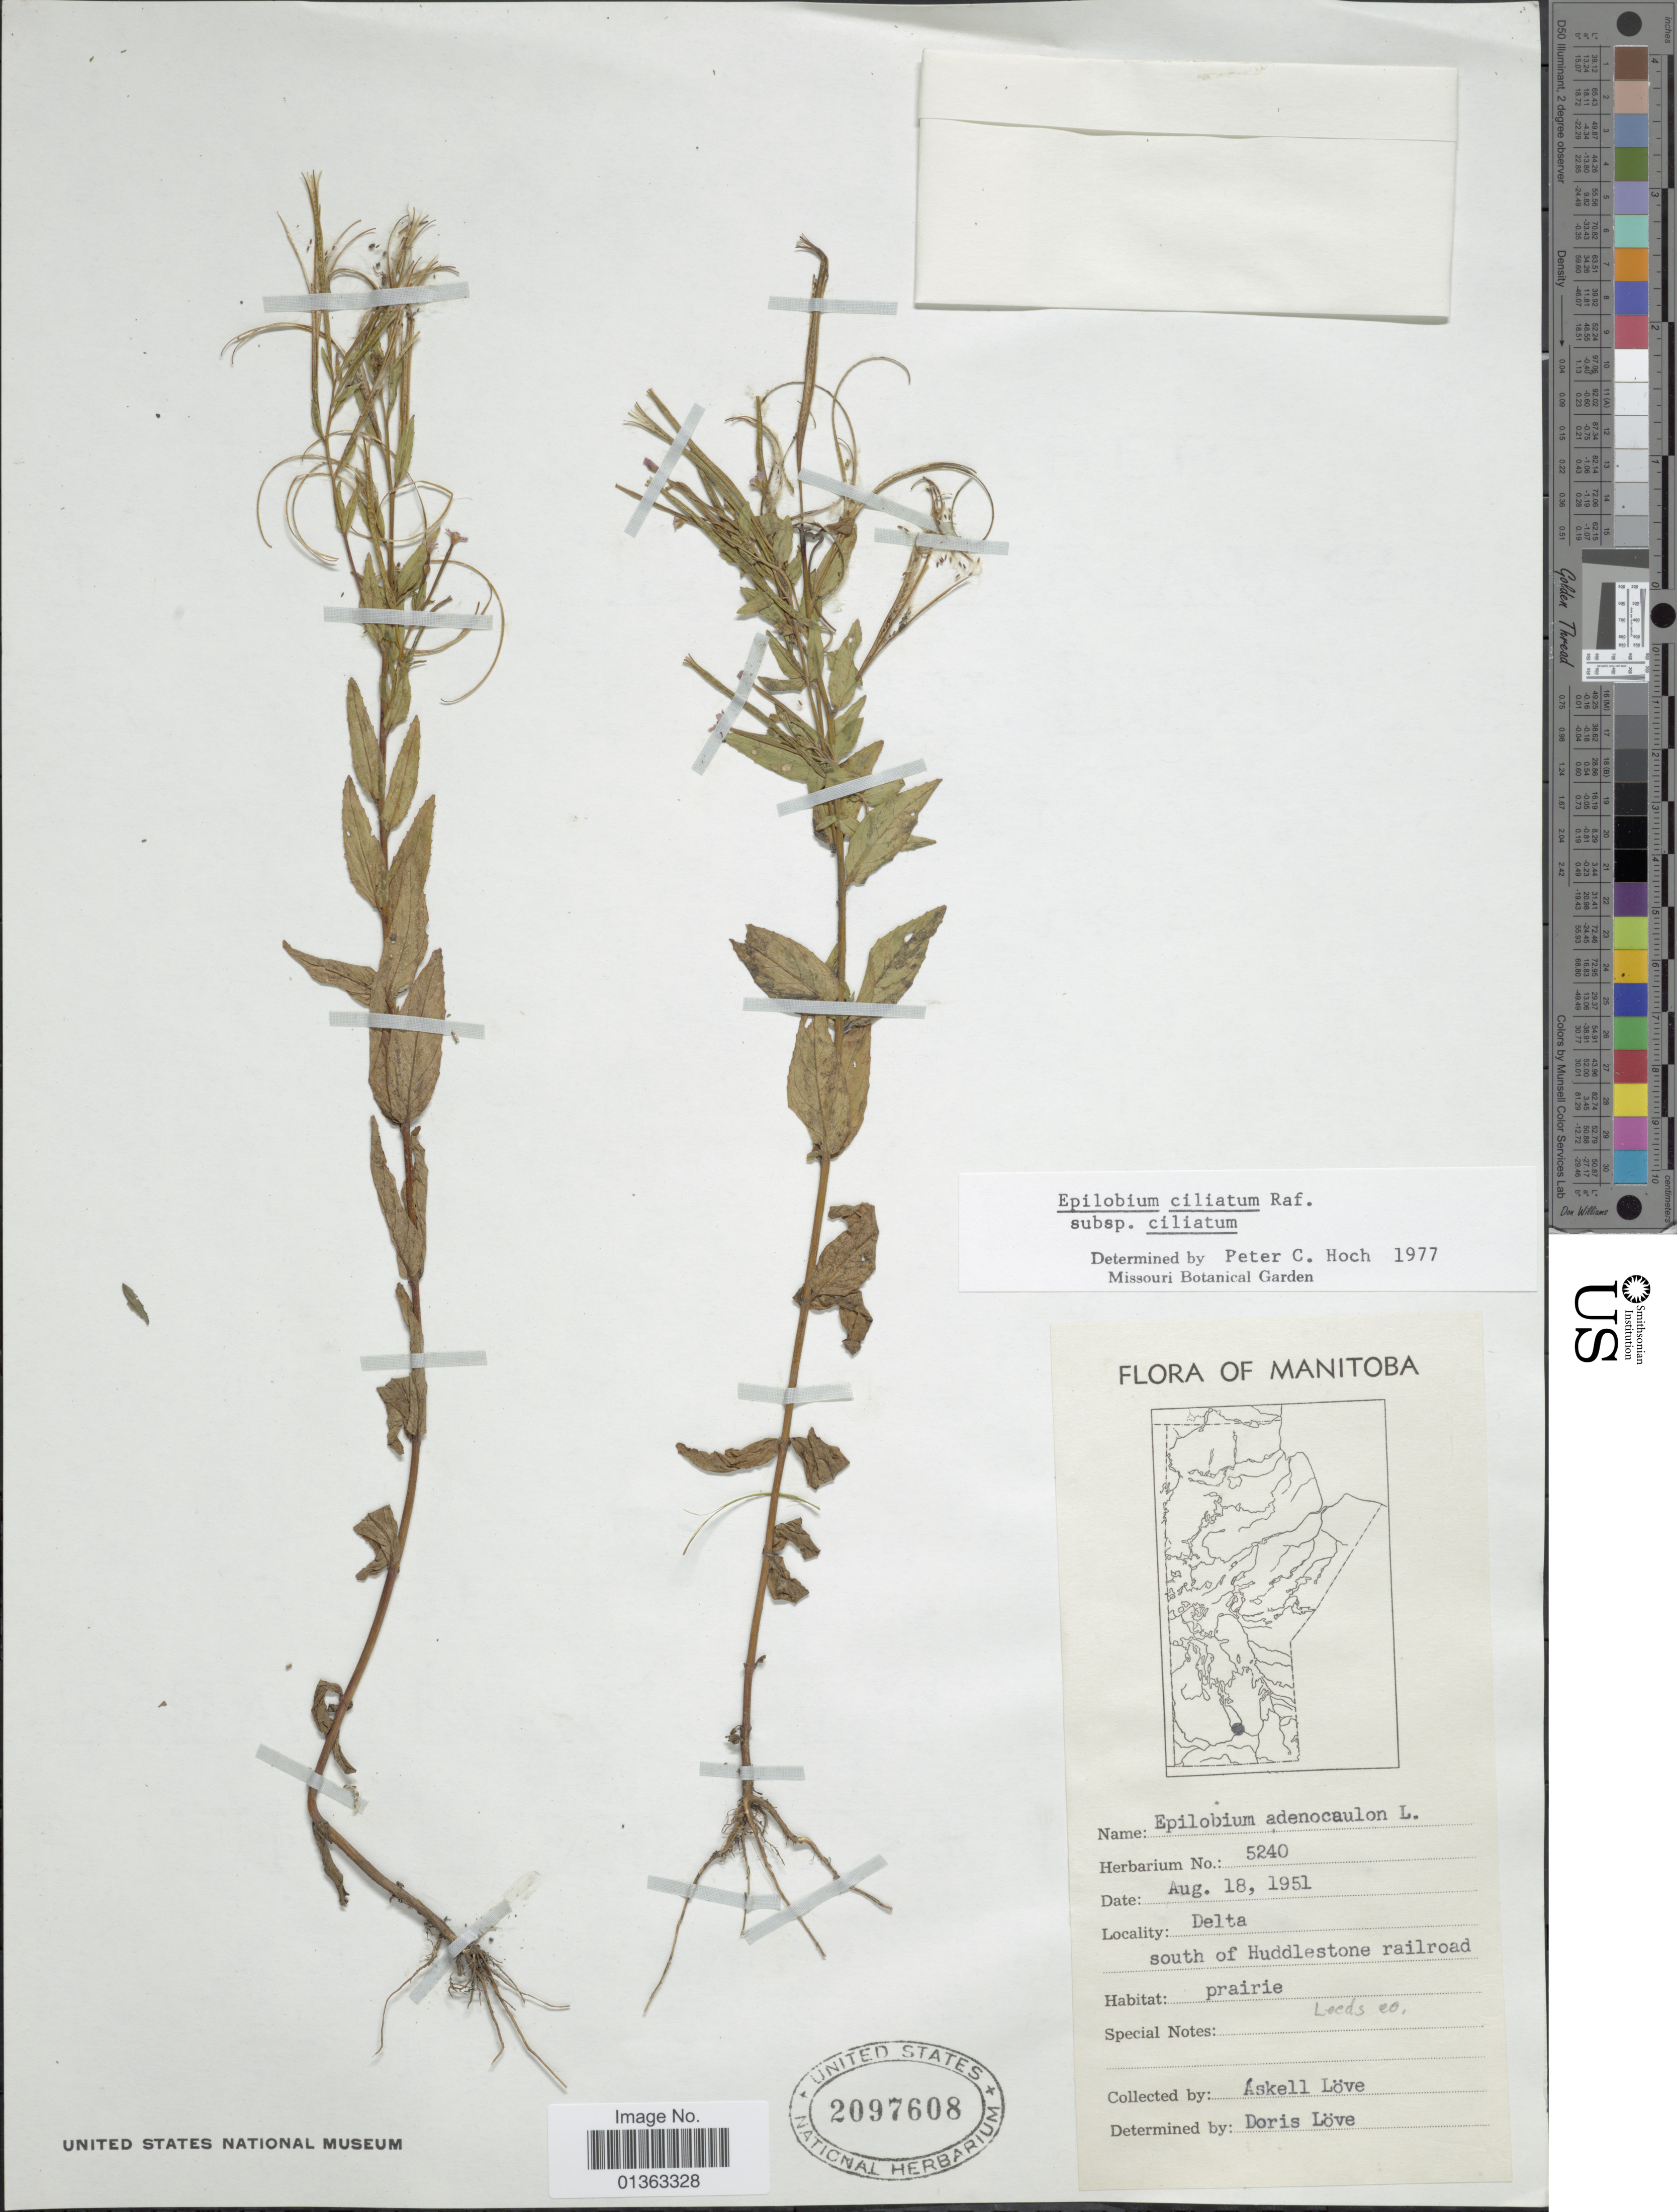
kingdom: Plantae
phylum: Tracheophyta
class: Magnoliopsida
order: Myrtales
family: Onagraceae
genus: Epilobium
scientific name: Epilobium ciliatum subsp. ciliatum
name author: Raf.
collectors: Á. Löve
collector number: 5240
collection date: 1951-08-18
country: Canada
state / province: Manitoba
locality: Delta, south of Huddlestone railroad.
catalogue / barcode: US 2097608